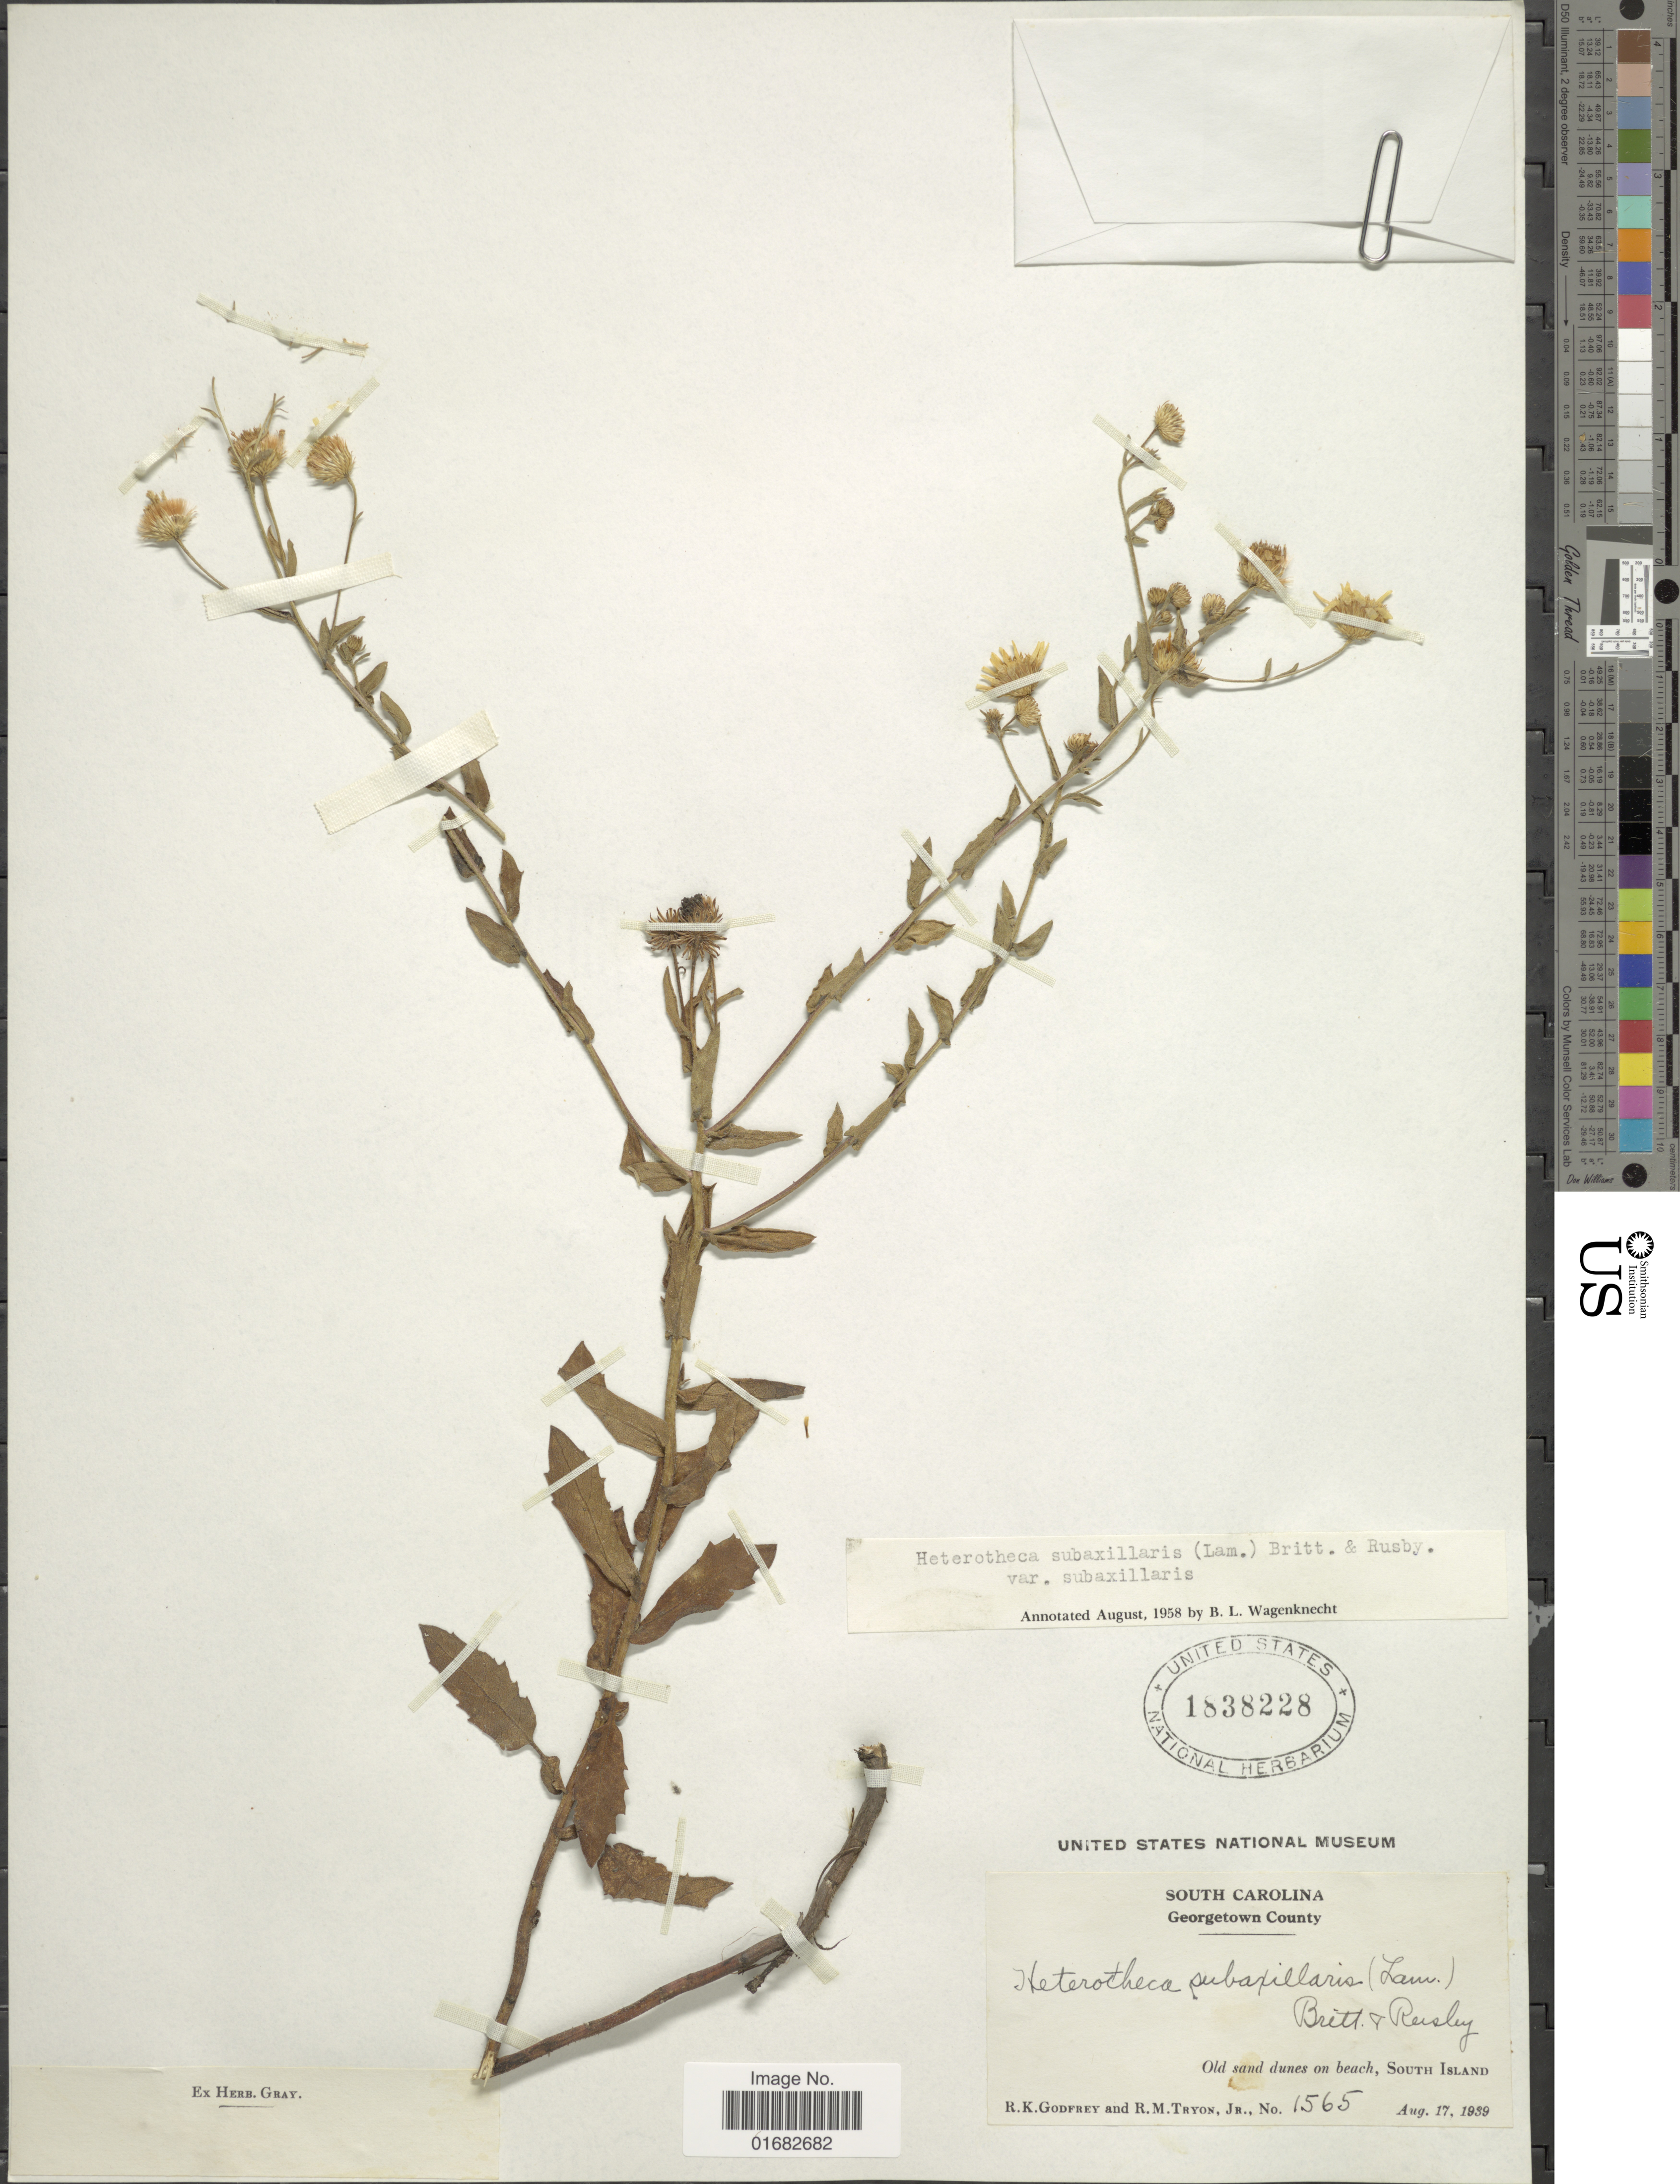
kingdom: Plantae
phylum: Tracheophyta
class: Magnoliopsida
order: Asterales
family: Asteraceae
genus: Heterotheca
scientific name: Heterotheca subaxillaris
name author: (Lam.) Britton & Rusby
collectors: R. K. Godfrey & R. M. Tryon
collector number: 1565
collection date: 1939-08-17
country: United States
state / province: South Carolina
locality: Georgetown County. South Island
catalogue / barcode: US 1838228